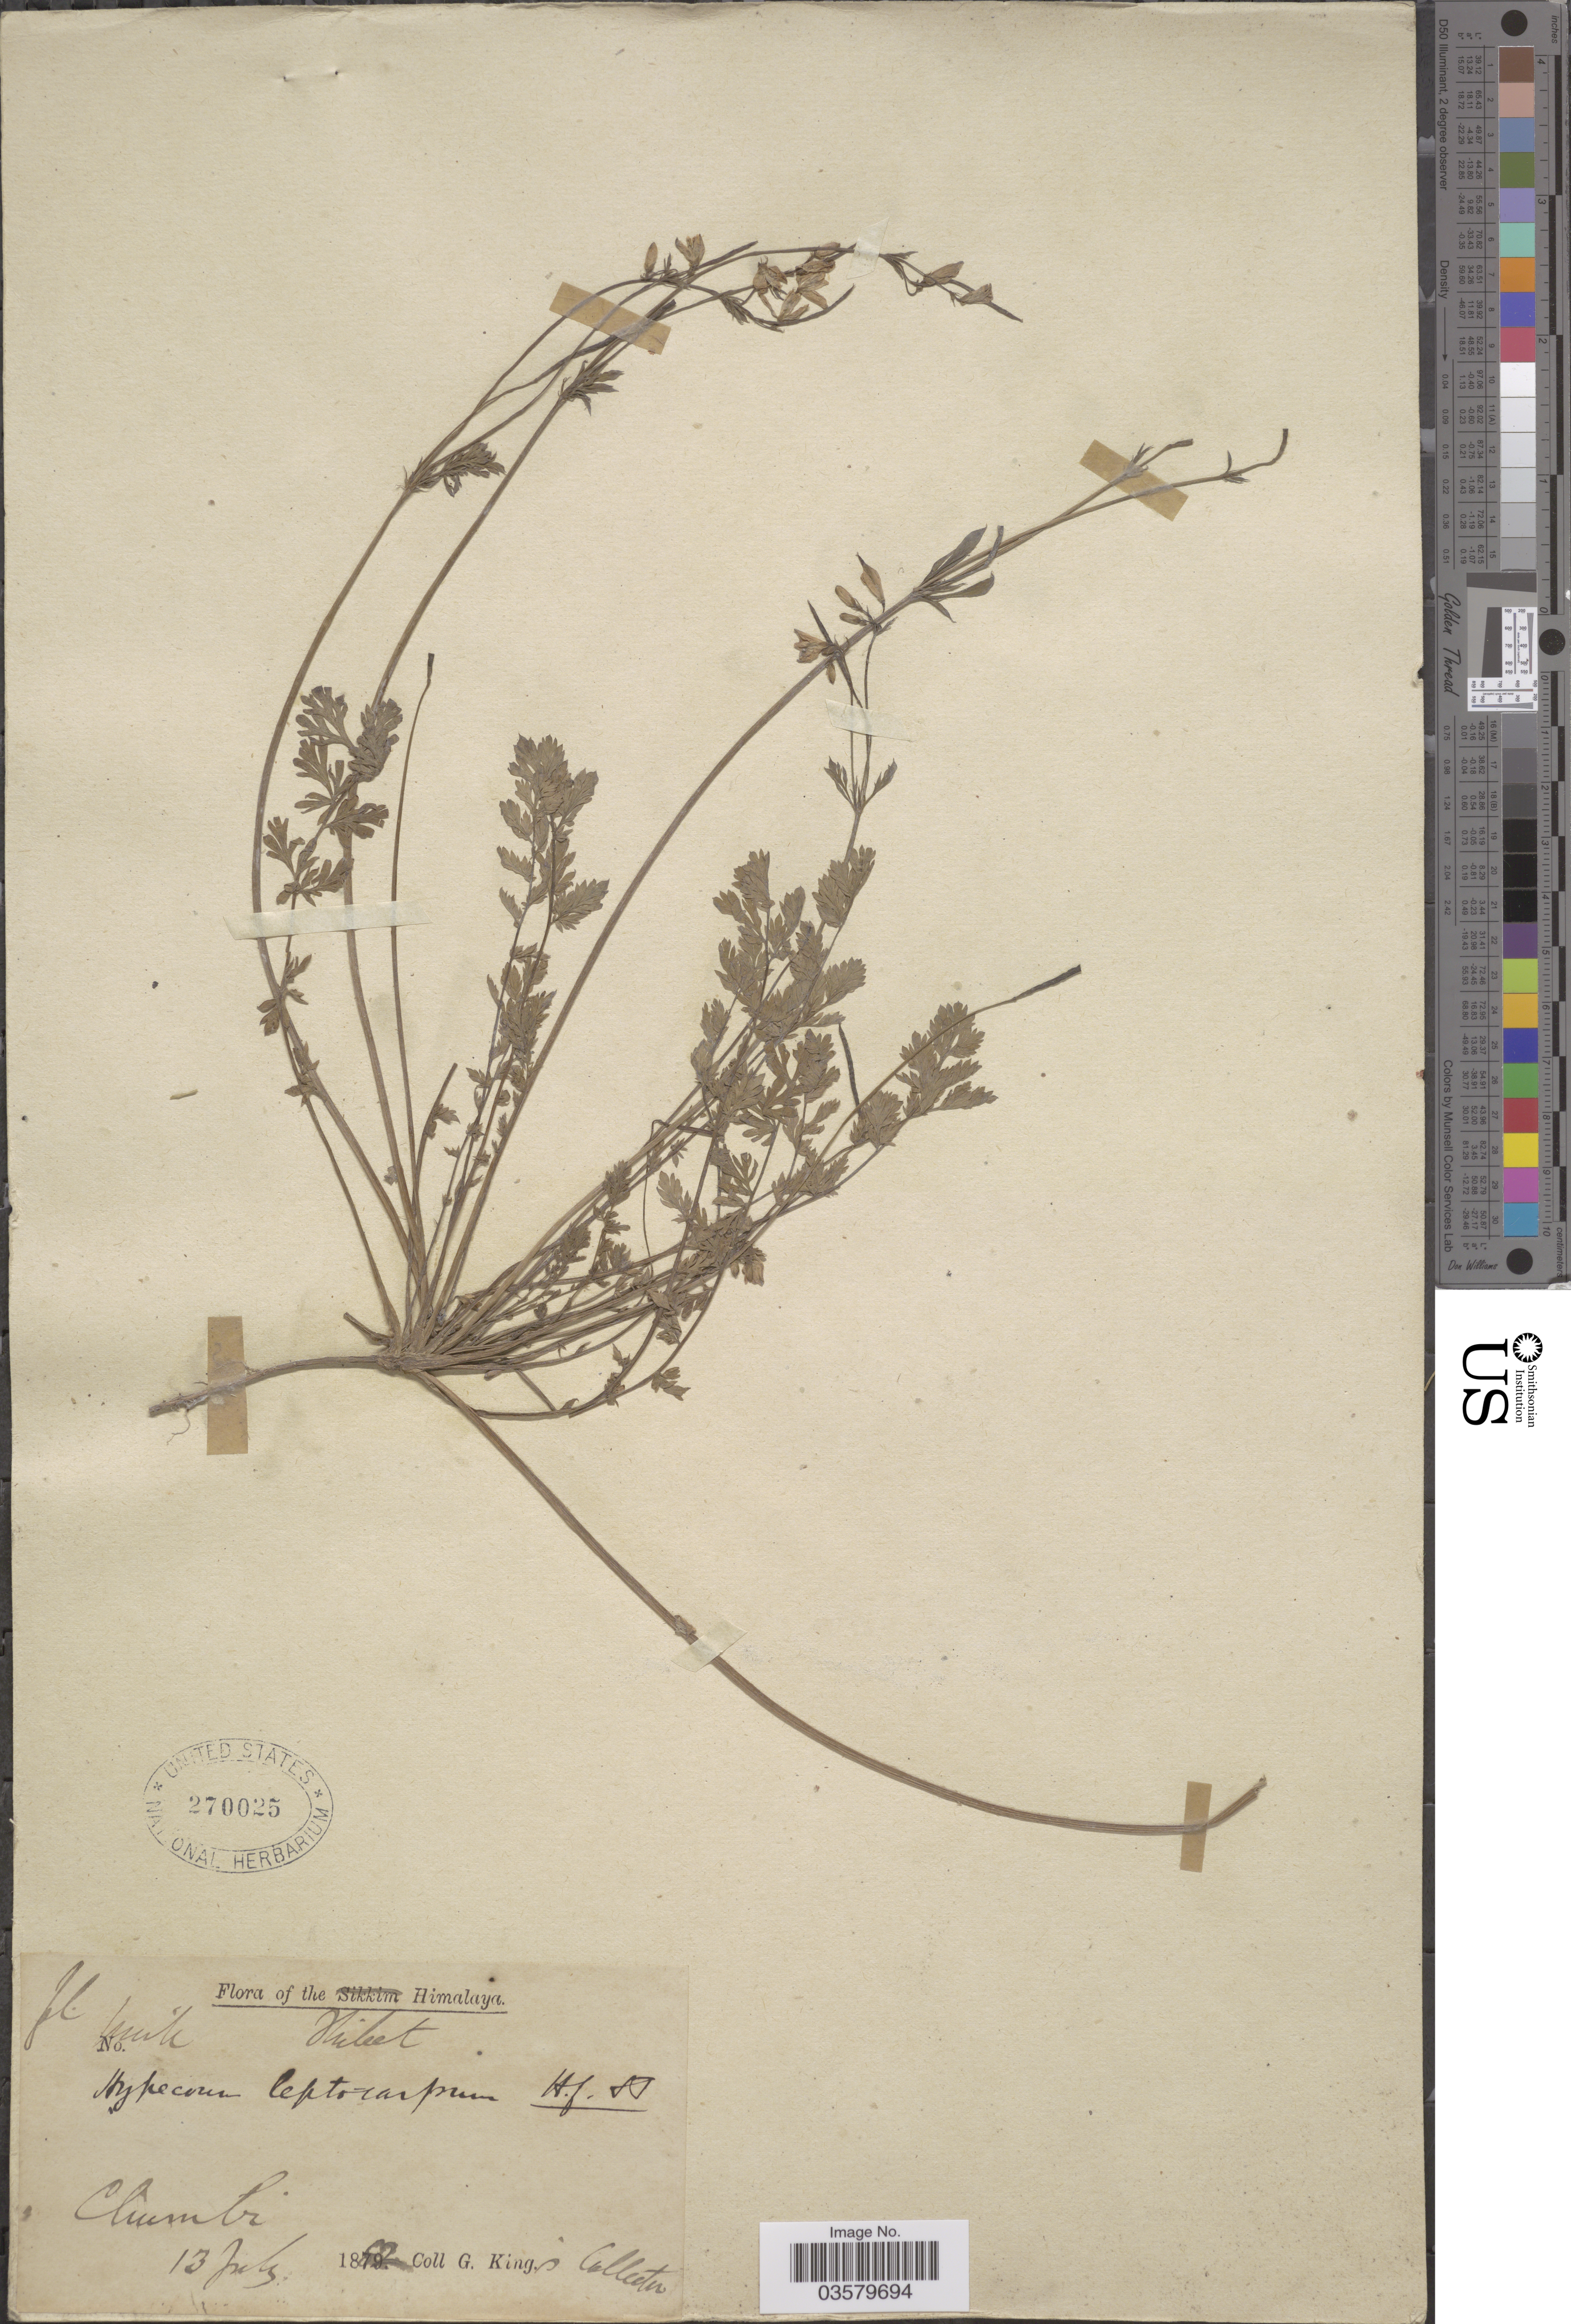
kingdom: Plantae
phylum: Tracheophyta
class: Magnoliopsida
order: Ranunculales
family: Papaveraceae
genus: Hypecoum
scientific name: Hypecoum leptocarpum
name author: Hook. f. & Thomson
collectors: G. King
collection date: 1892-07-13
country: China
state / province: Xizang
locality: Himalaya. Thibet. Chumbi.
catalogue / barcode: US 270025